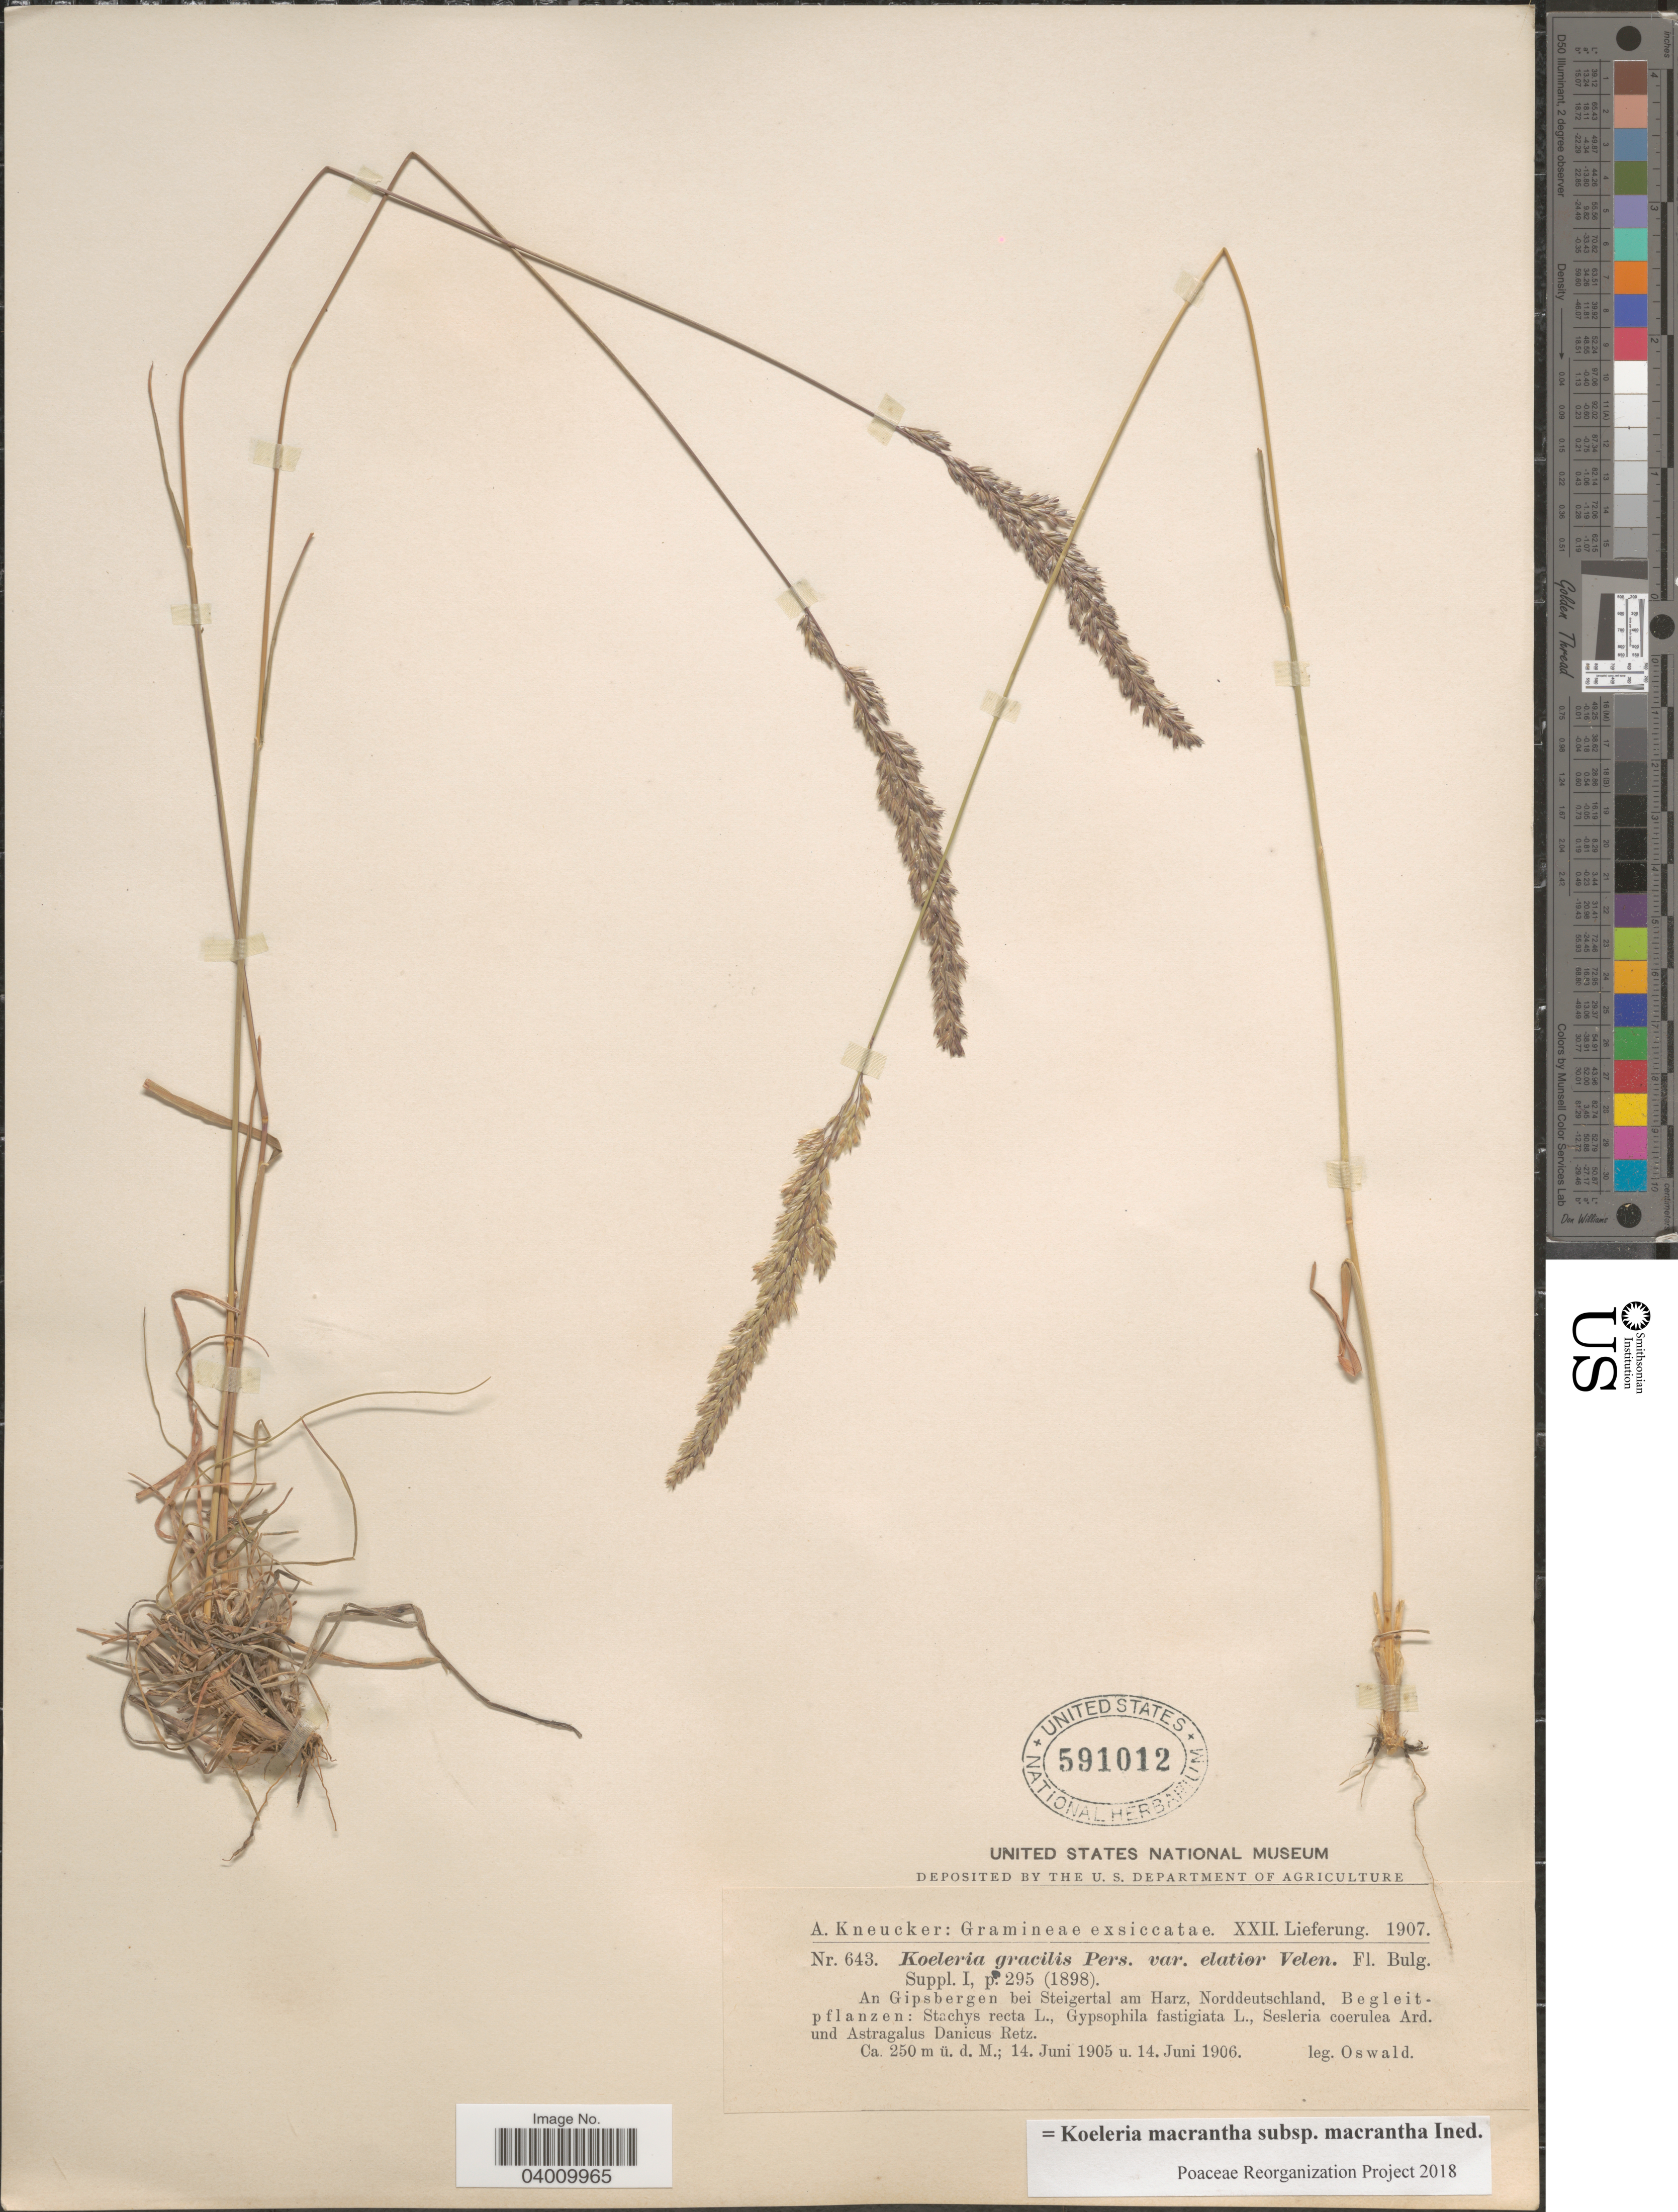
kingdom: Plantae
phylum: Tracheophyta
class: Liliopsida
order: Poales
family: Poaceae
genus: Koeleria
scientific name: Koeleria macrantha subsp. macrantha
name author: (Ledeb.) Schult.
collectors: Oswald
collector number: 643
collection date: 1905-06-14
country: Germany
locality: An Gipsbergen bei Steigertal an Harz, Norddeutschland.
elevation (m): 250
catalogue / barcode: US 591012